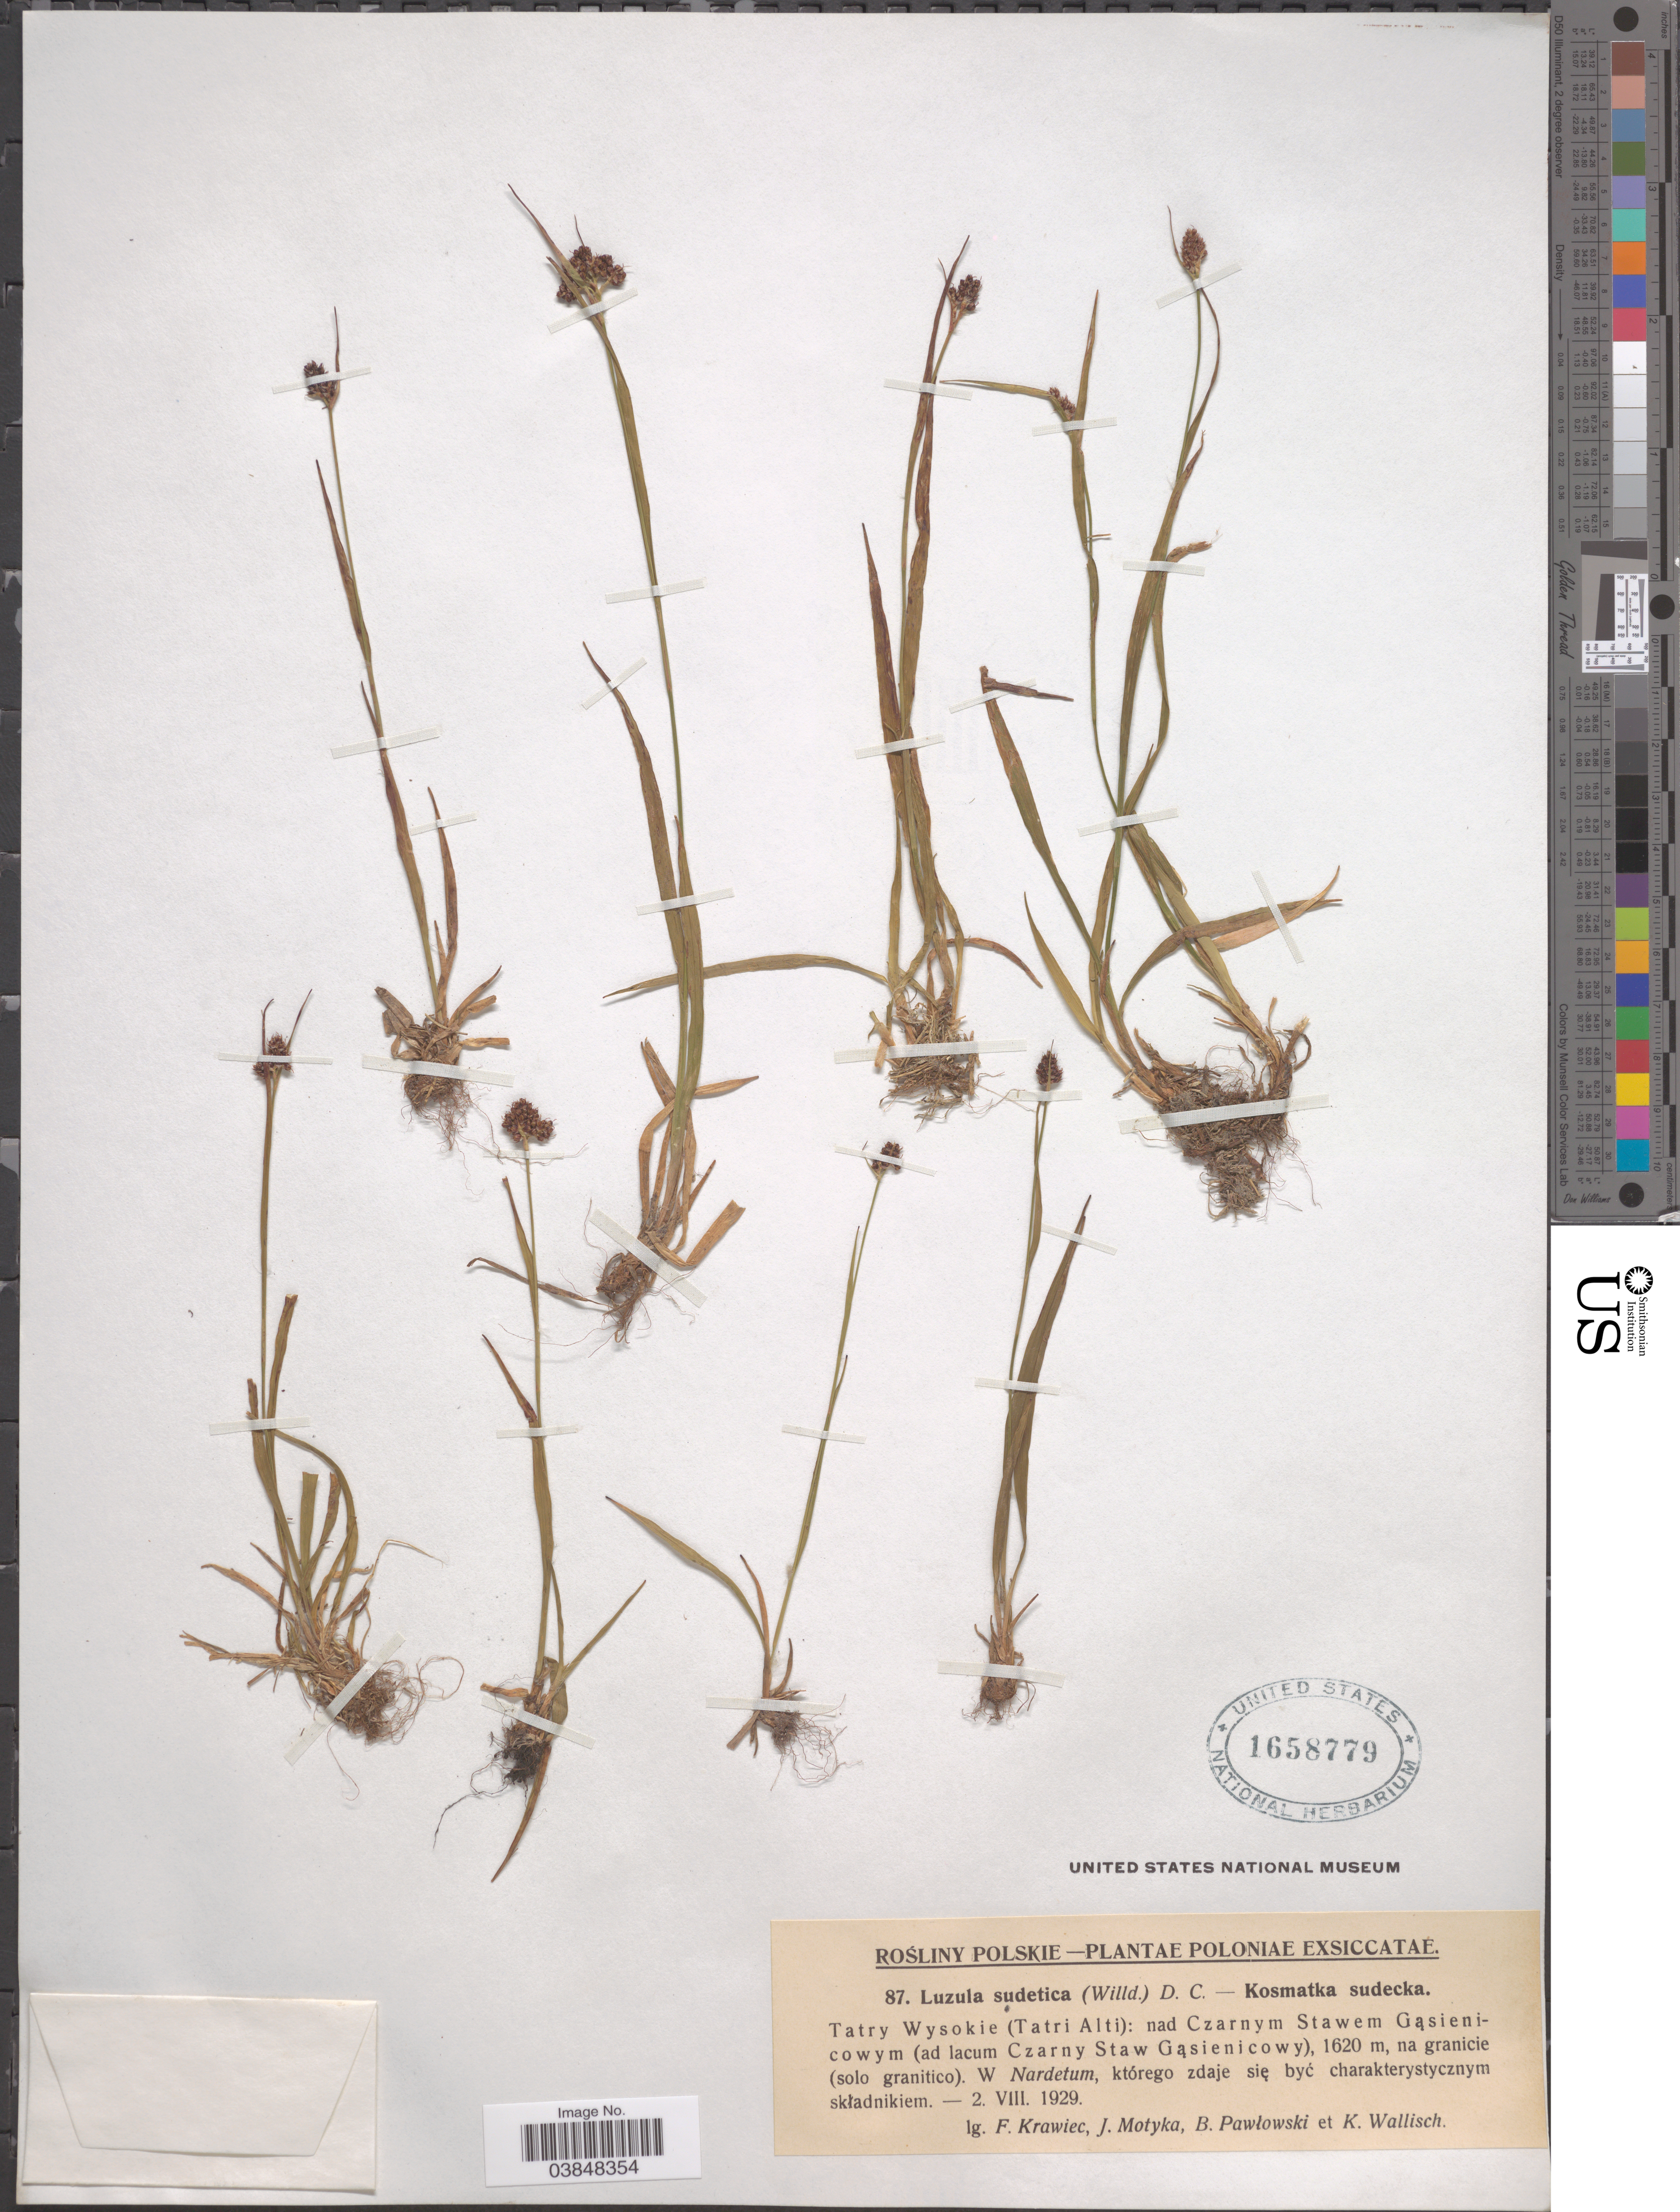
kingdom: Plantae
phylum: Tracheophyta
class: Liliopsida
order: Poales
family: Juncaceae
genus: Luzula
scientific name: Luzula sudetica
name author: (Willd.) Schult.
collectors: F. Krawiec, J. Motyka, B. Pawlowski & k. wallisch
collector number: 87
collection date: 1929-08-02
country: Poland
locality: Tatry Wysokie (Tatri Alti): nad Czarnym Stawem Gasienicowym (ad lacum Czarny Staw Gasienicowy).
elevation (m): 1620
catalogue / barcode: US 1658779